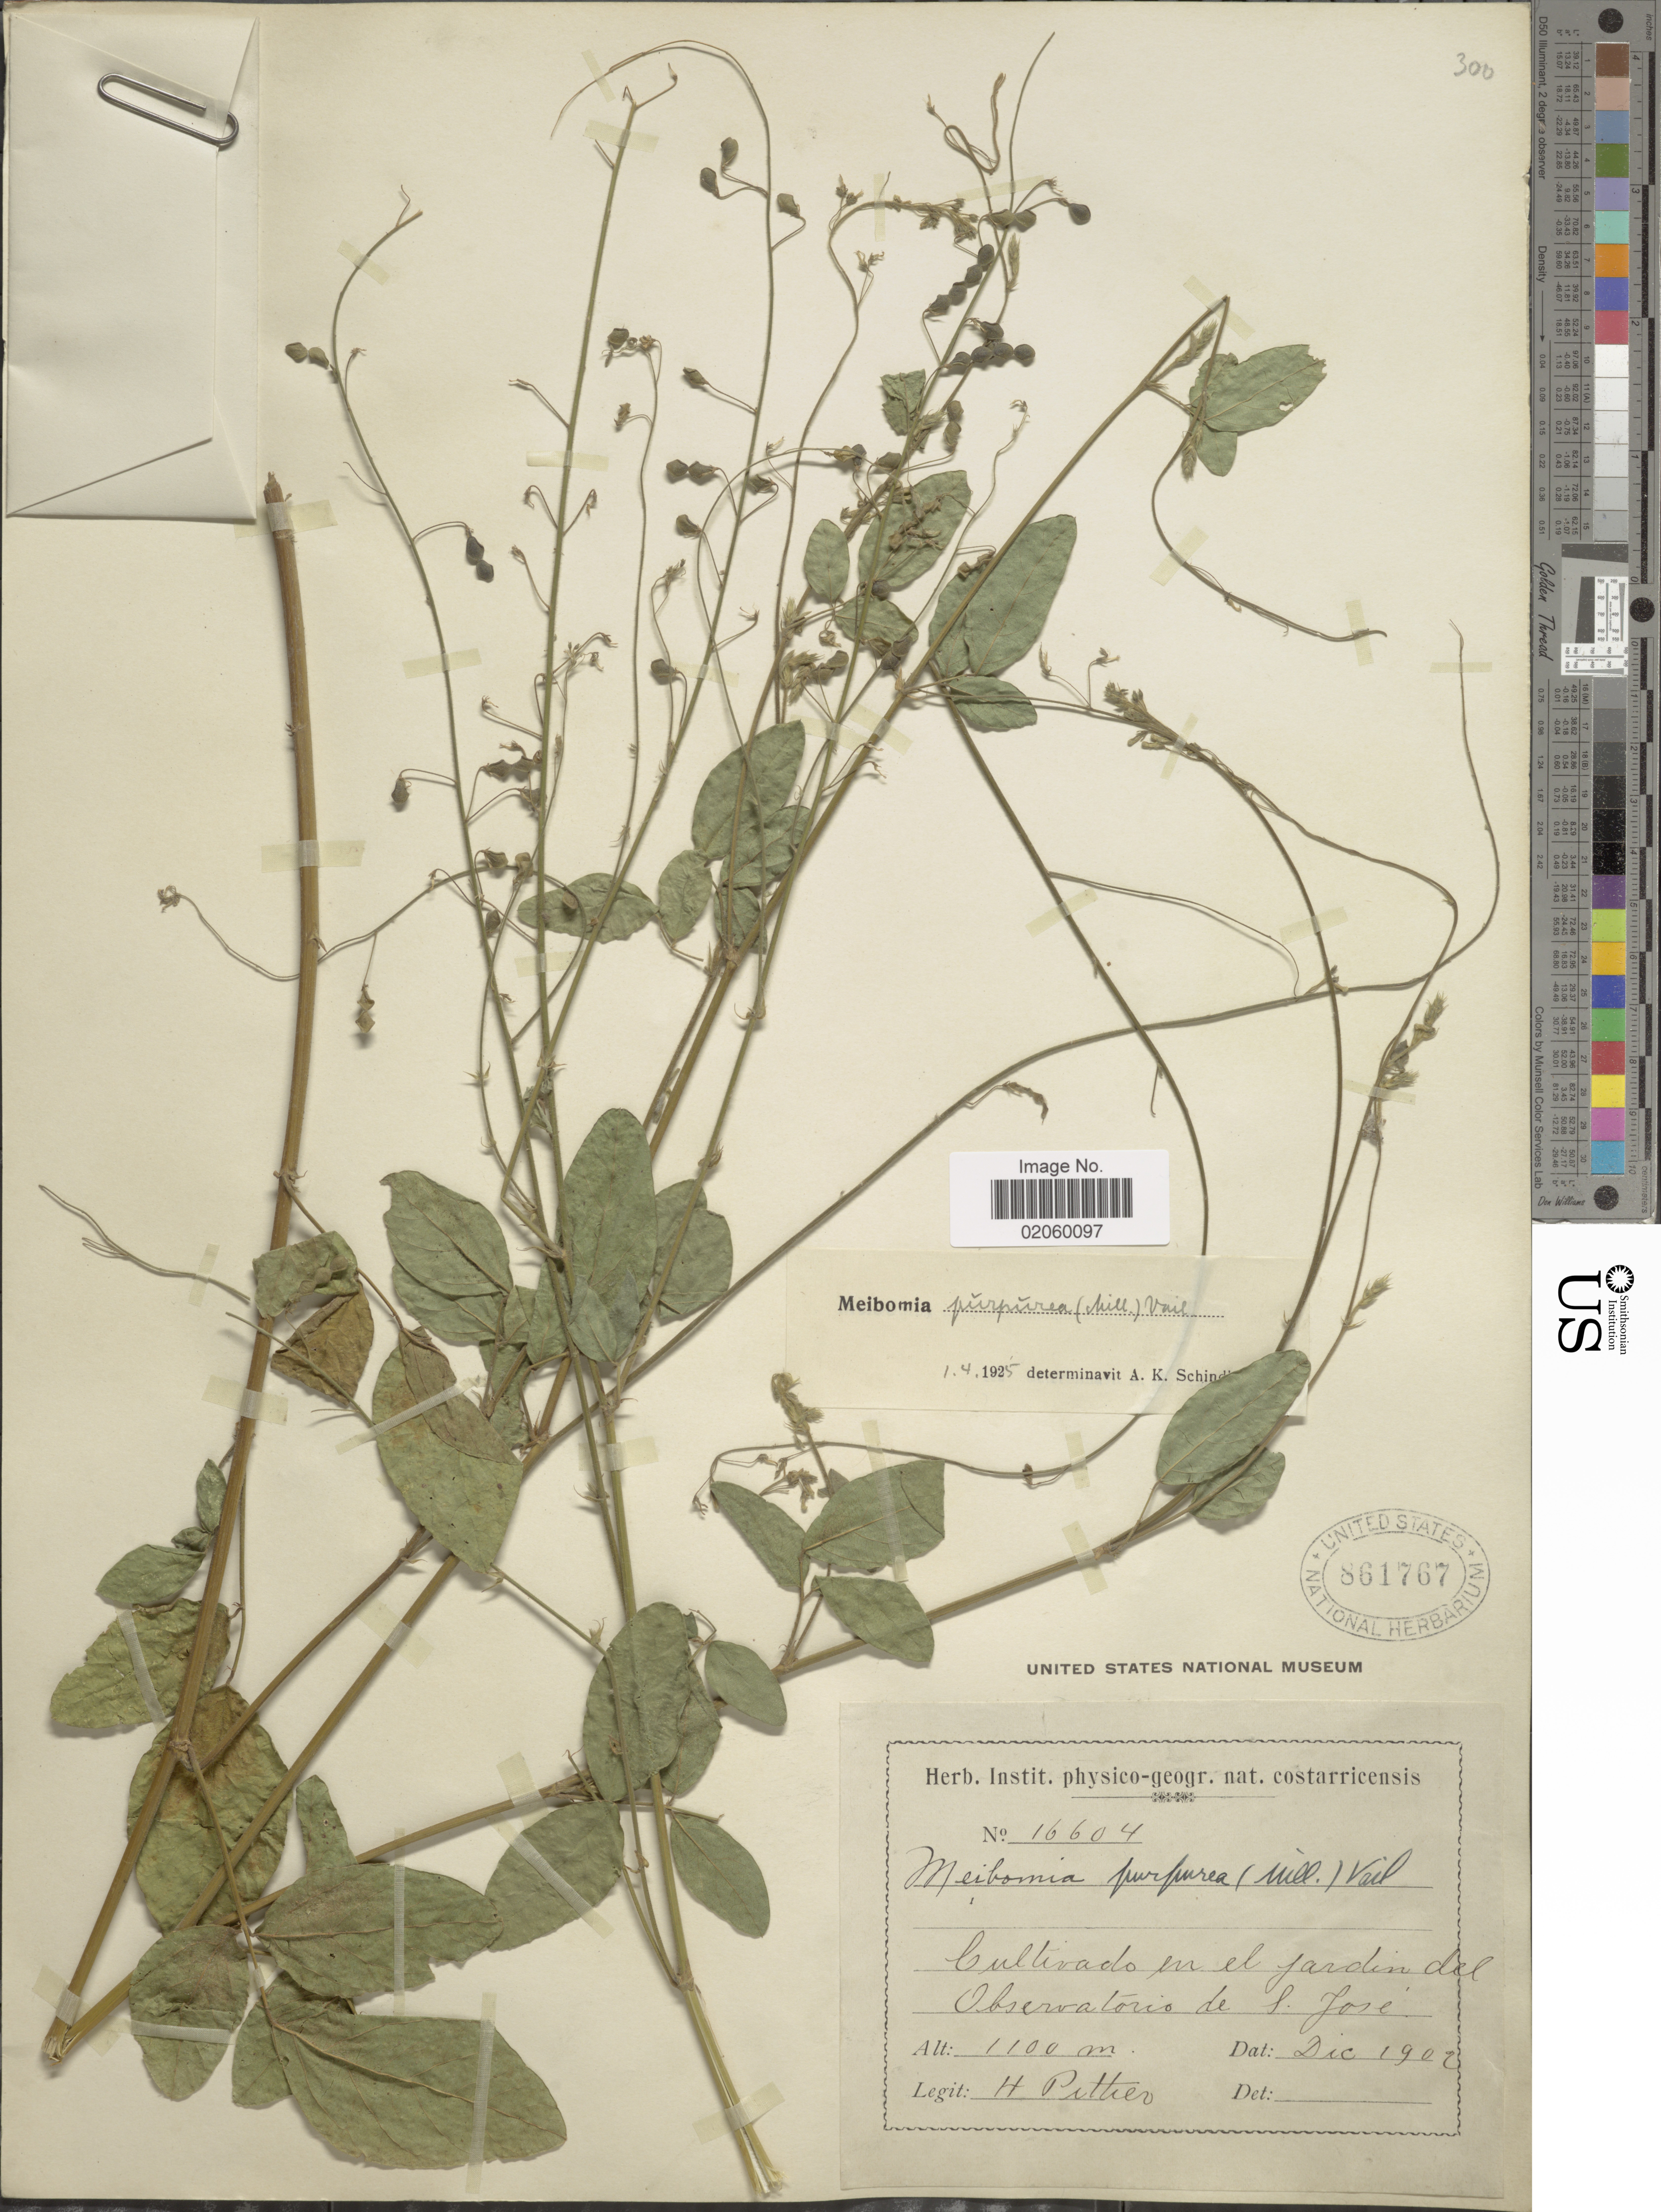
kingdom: Plantae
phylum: Tracheophyta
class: Magnoliopsida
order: Fabales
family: Fabaceae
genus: Desmodium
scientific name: Desmodium tortuosum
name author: (Sw.) DC.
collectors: H. F. Pittier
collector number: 16604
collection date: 1902-12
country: Costa Rica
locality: Cultivado en el jardin del observatorio de S. Jose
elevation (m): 1100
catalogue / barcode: US 861767